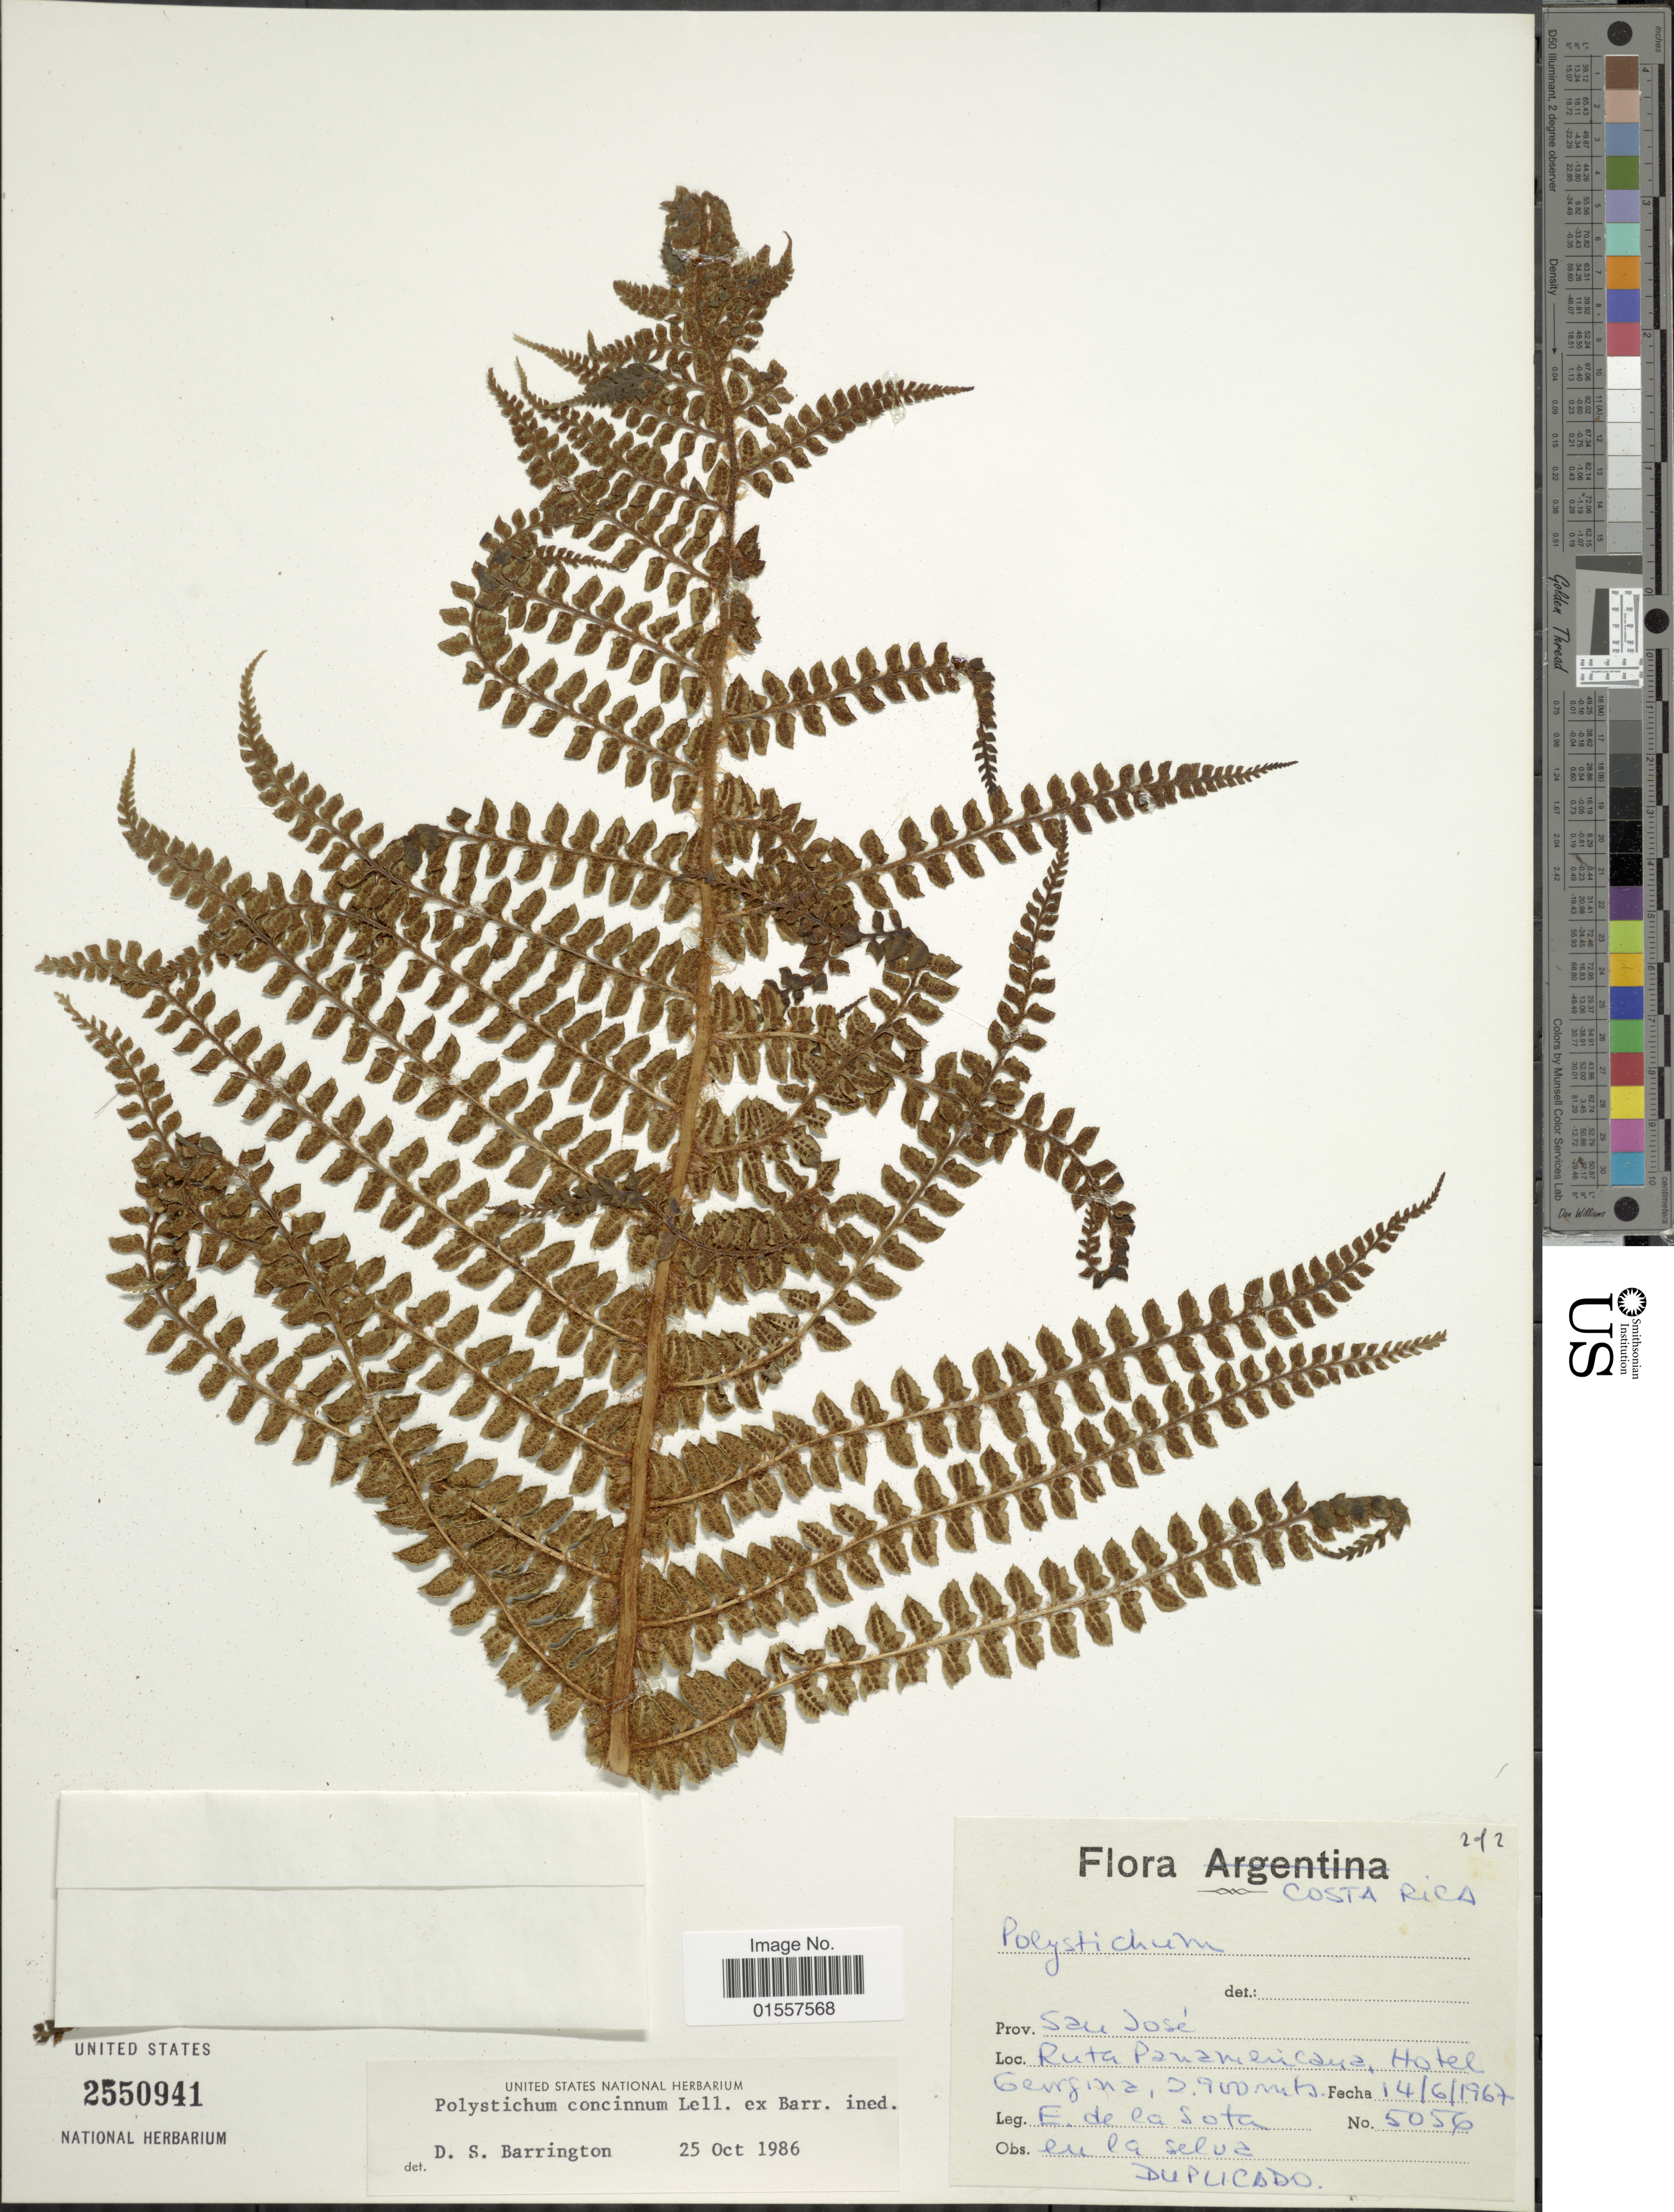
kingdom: Plantae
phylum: Tracheophyta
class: Polypodiopsida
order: Polypodiales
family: Dryopteridaceae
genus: Polystichum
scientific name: Polystichum concinnum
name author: Lellinger ex Barrington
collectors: E. R. de la Sota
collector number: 5056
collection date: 1967-06-14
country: Costa Rica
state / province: San José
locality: Prov. San Jose, Ruta Panamericana, Hotel Georgina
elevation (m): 2900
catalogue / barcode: US 2550941